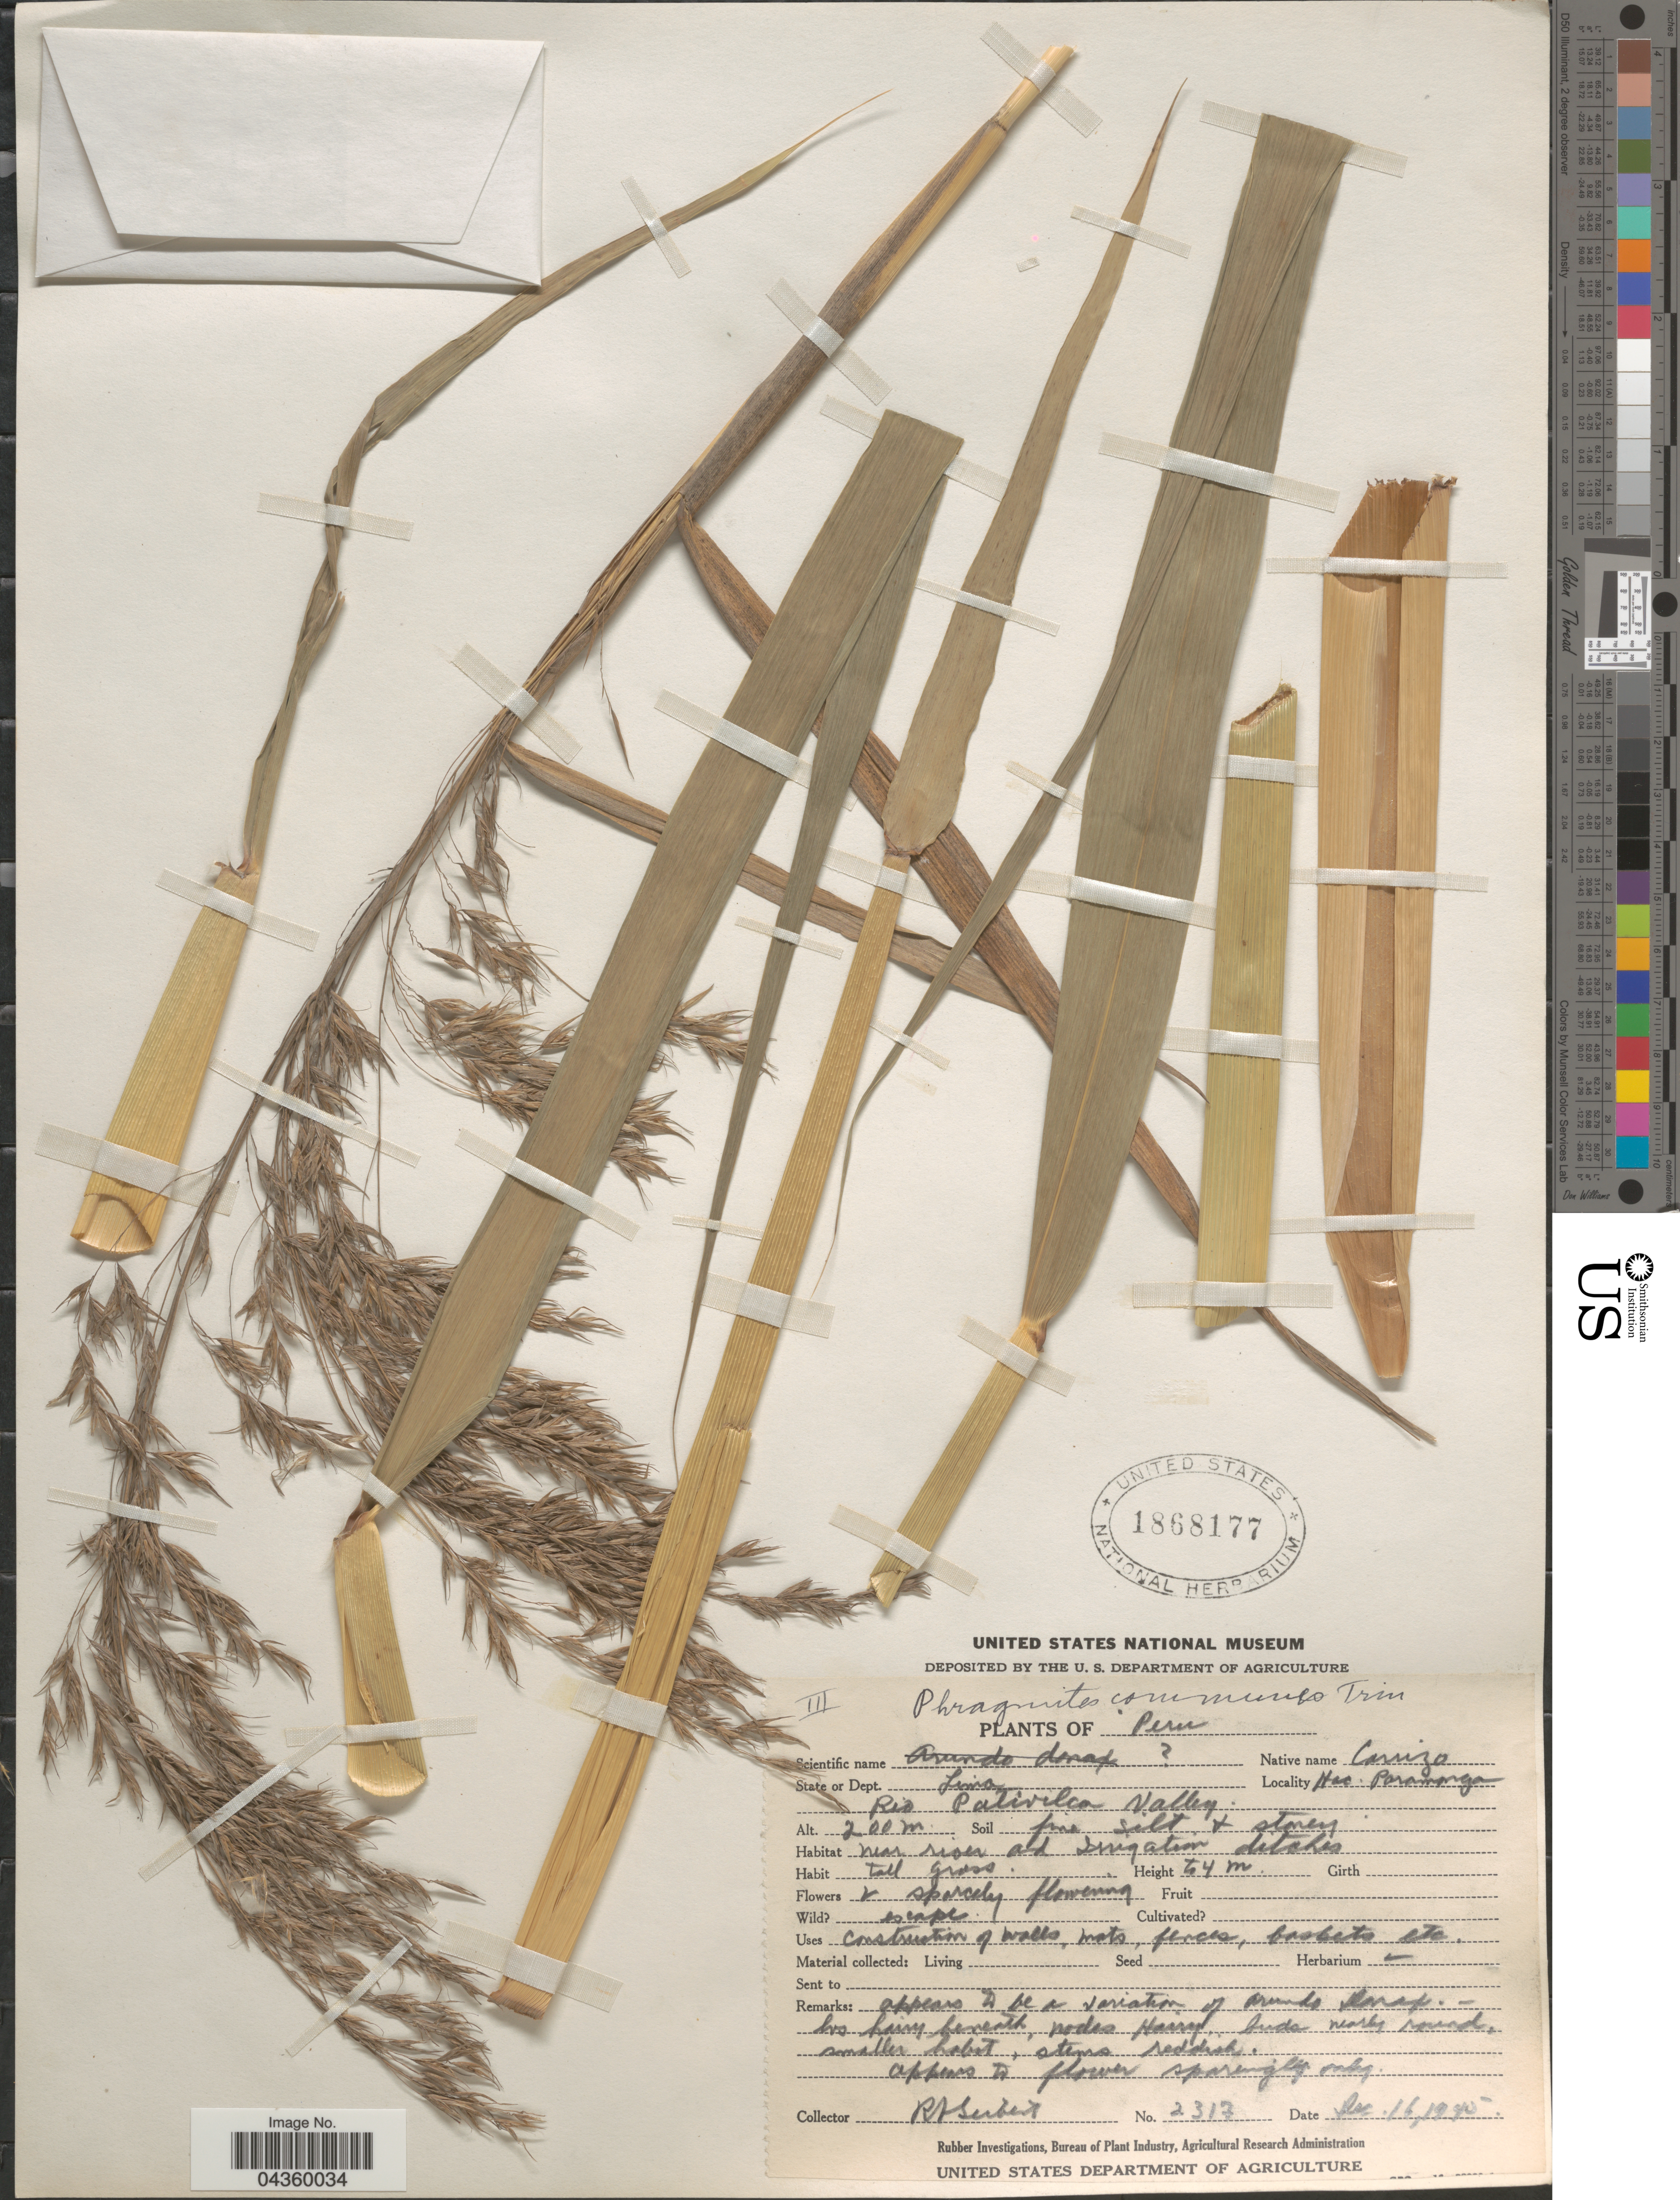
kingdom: Plantae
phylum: Tracheophyta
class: Liliopsida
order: Poales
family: Poaceae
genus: Phragmites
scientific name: Phragmites australis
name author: (Cav.) Trin. ex Steud.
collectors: R. J. Seibert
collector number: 2317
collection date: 1945-12-16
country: Peru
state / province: Lima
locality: State or Dept. Lima. Hac. Paramonga. Rio Pativilca Valley.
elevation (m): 200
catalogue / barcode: US 1868177